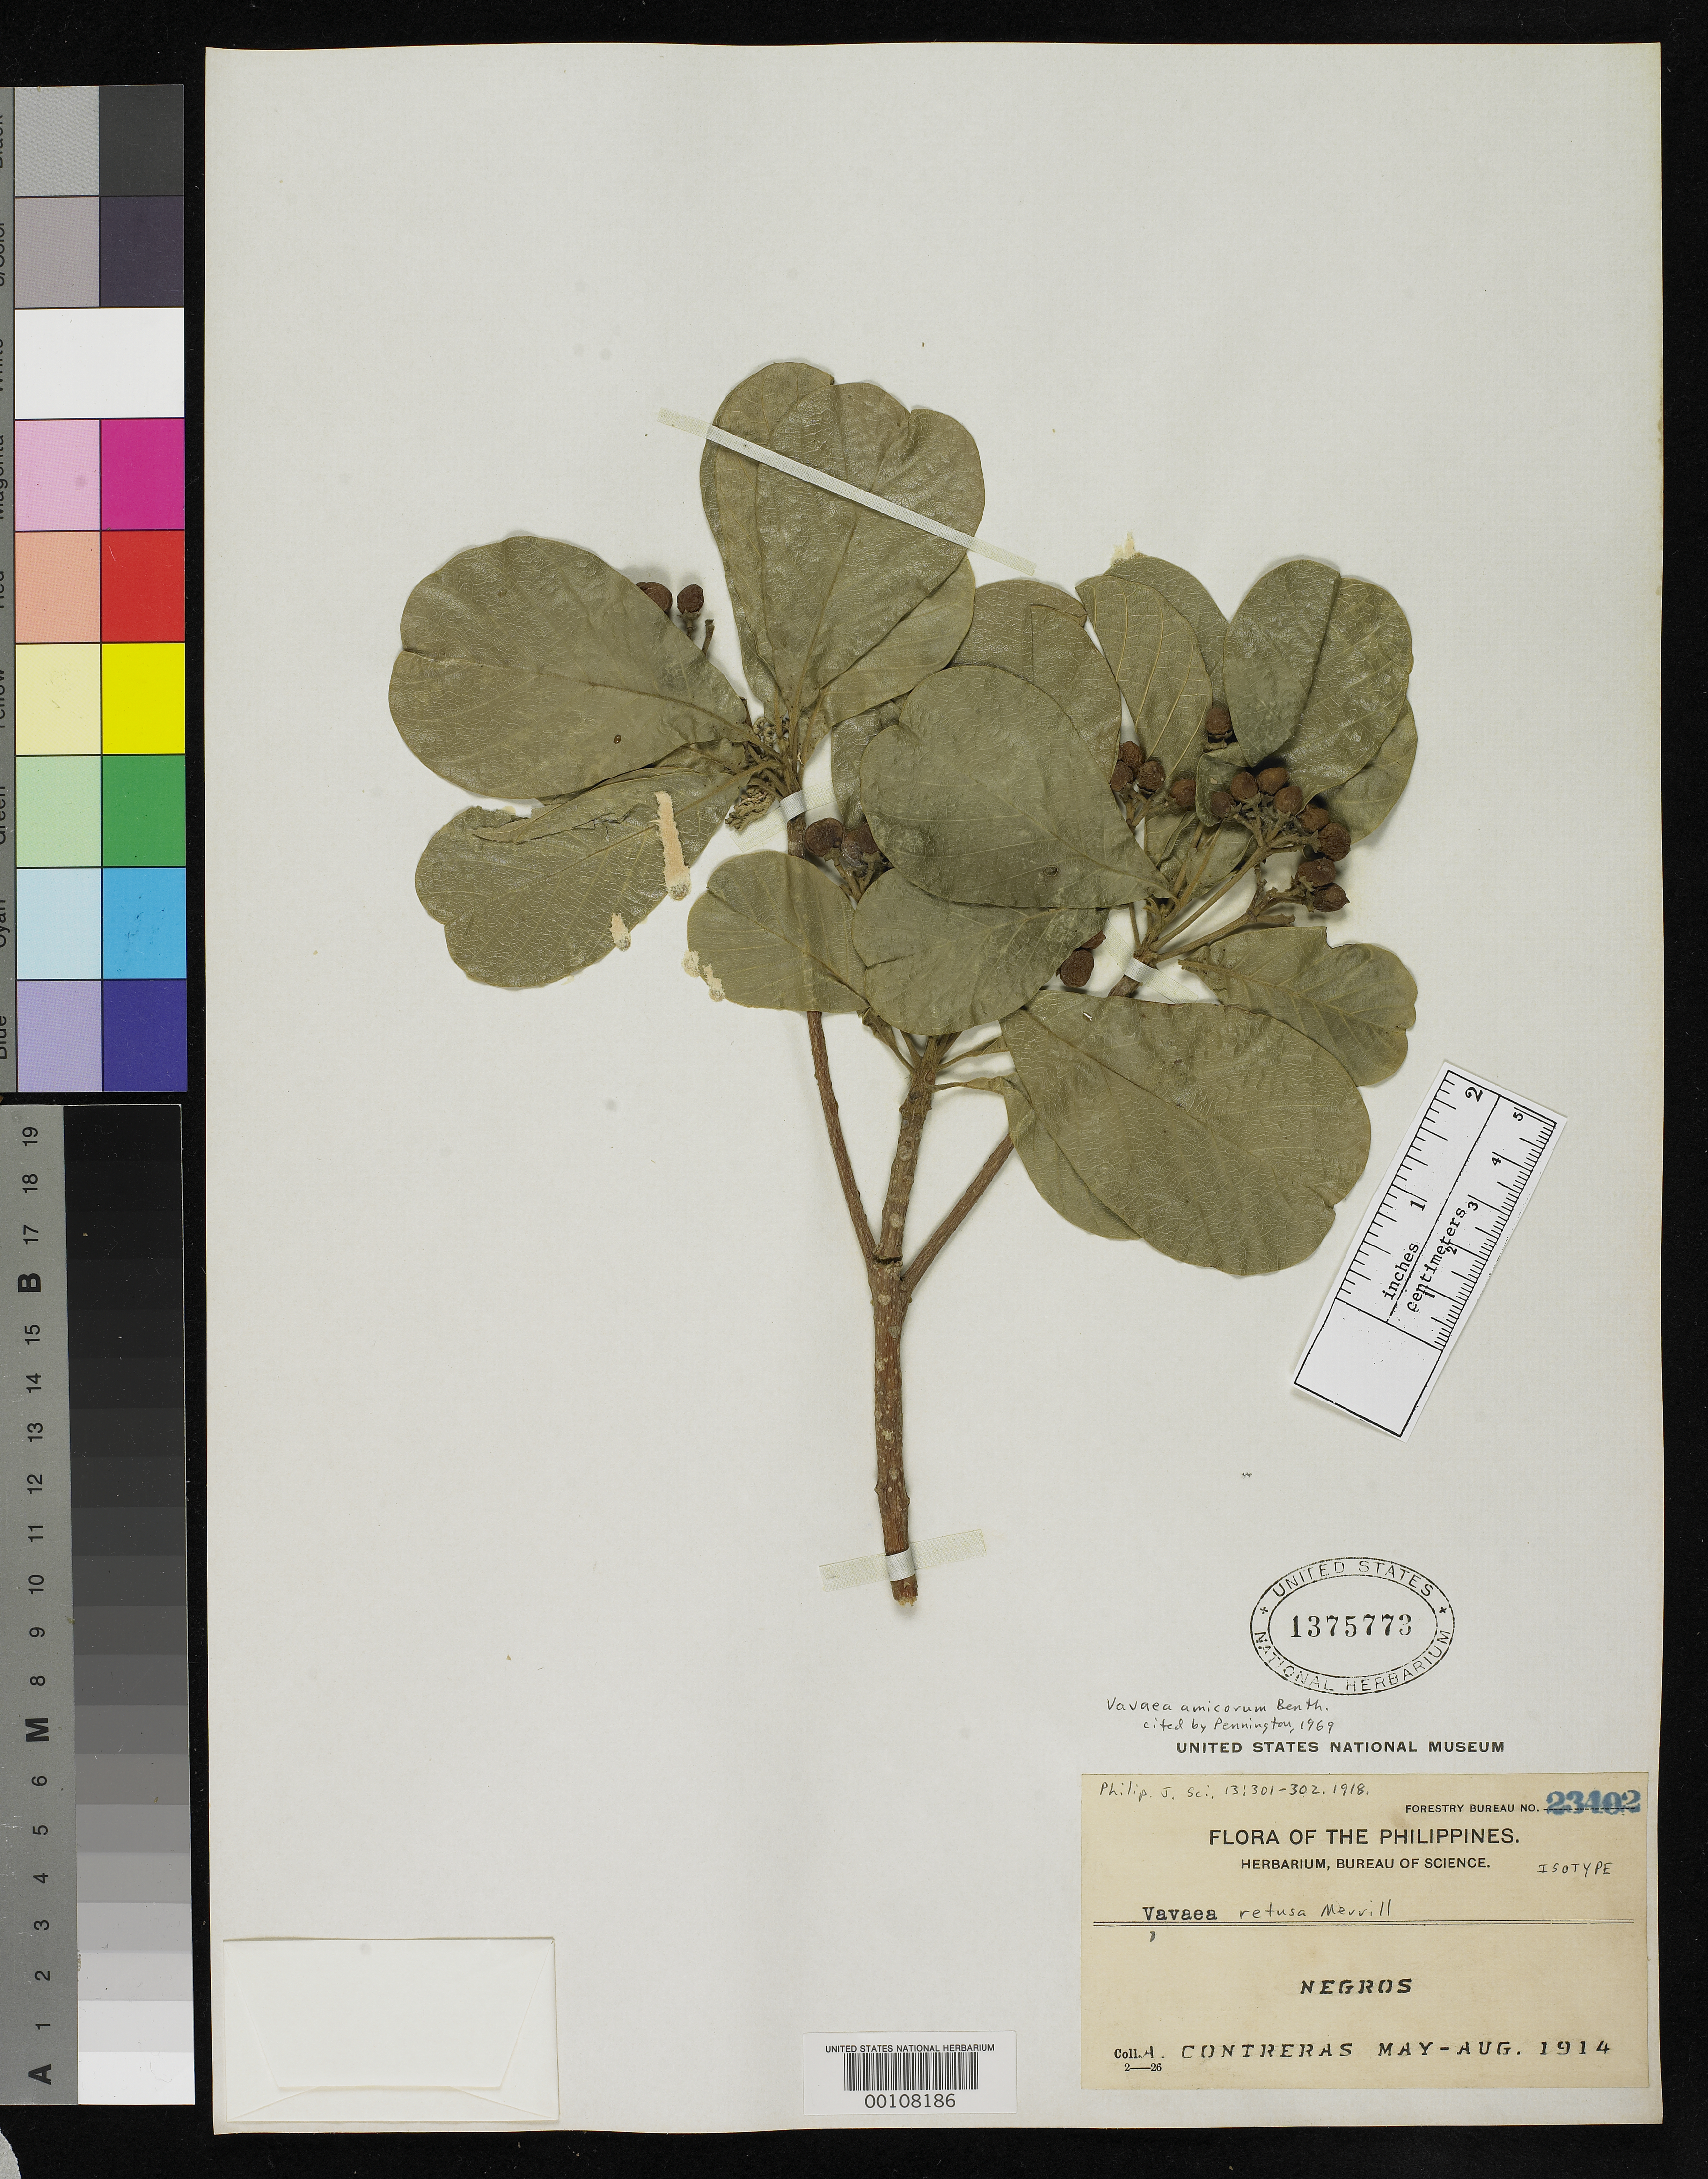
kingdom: Plantae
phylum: Tracheophyta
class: Magnoliopsida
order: Sapindales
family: Meliaceae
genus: Vavaea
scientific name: Vavaea retusa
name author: Merr.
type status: Isotype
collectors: A. Contreras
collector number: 23402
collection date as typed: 15 Jul 1914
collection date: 1914-07-15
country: Philippines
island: Negros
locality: Malabunhao near San Carlos.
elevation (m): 200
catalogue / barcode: US 1375773